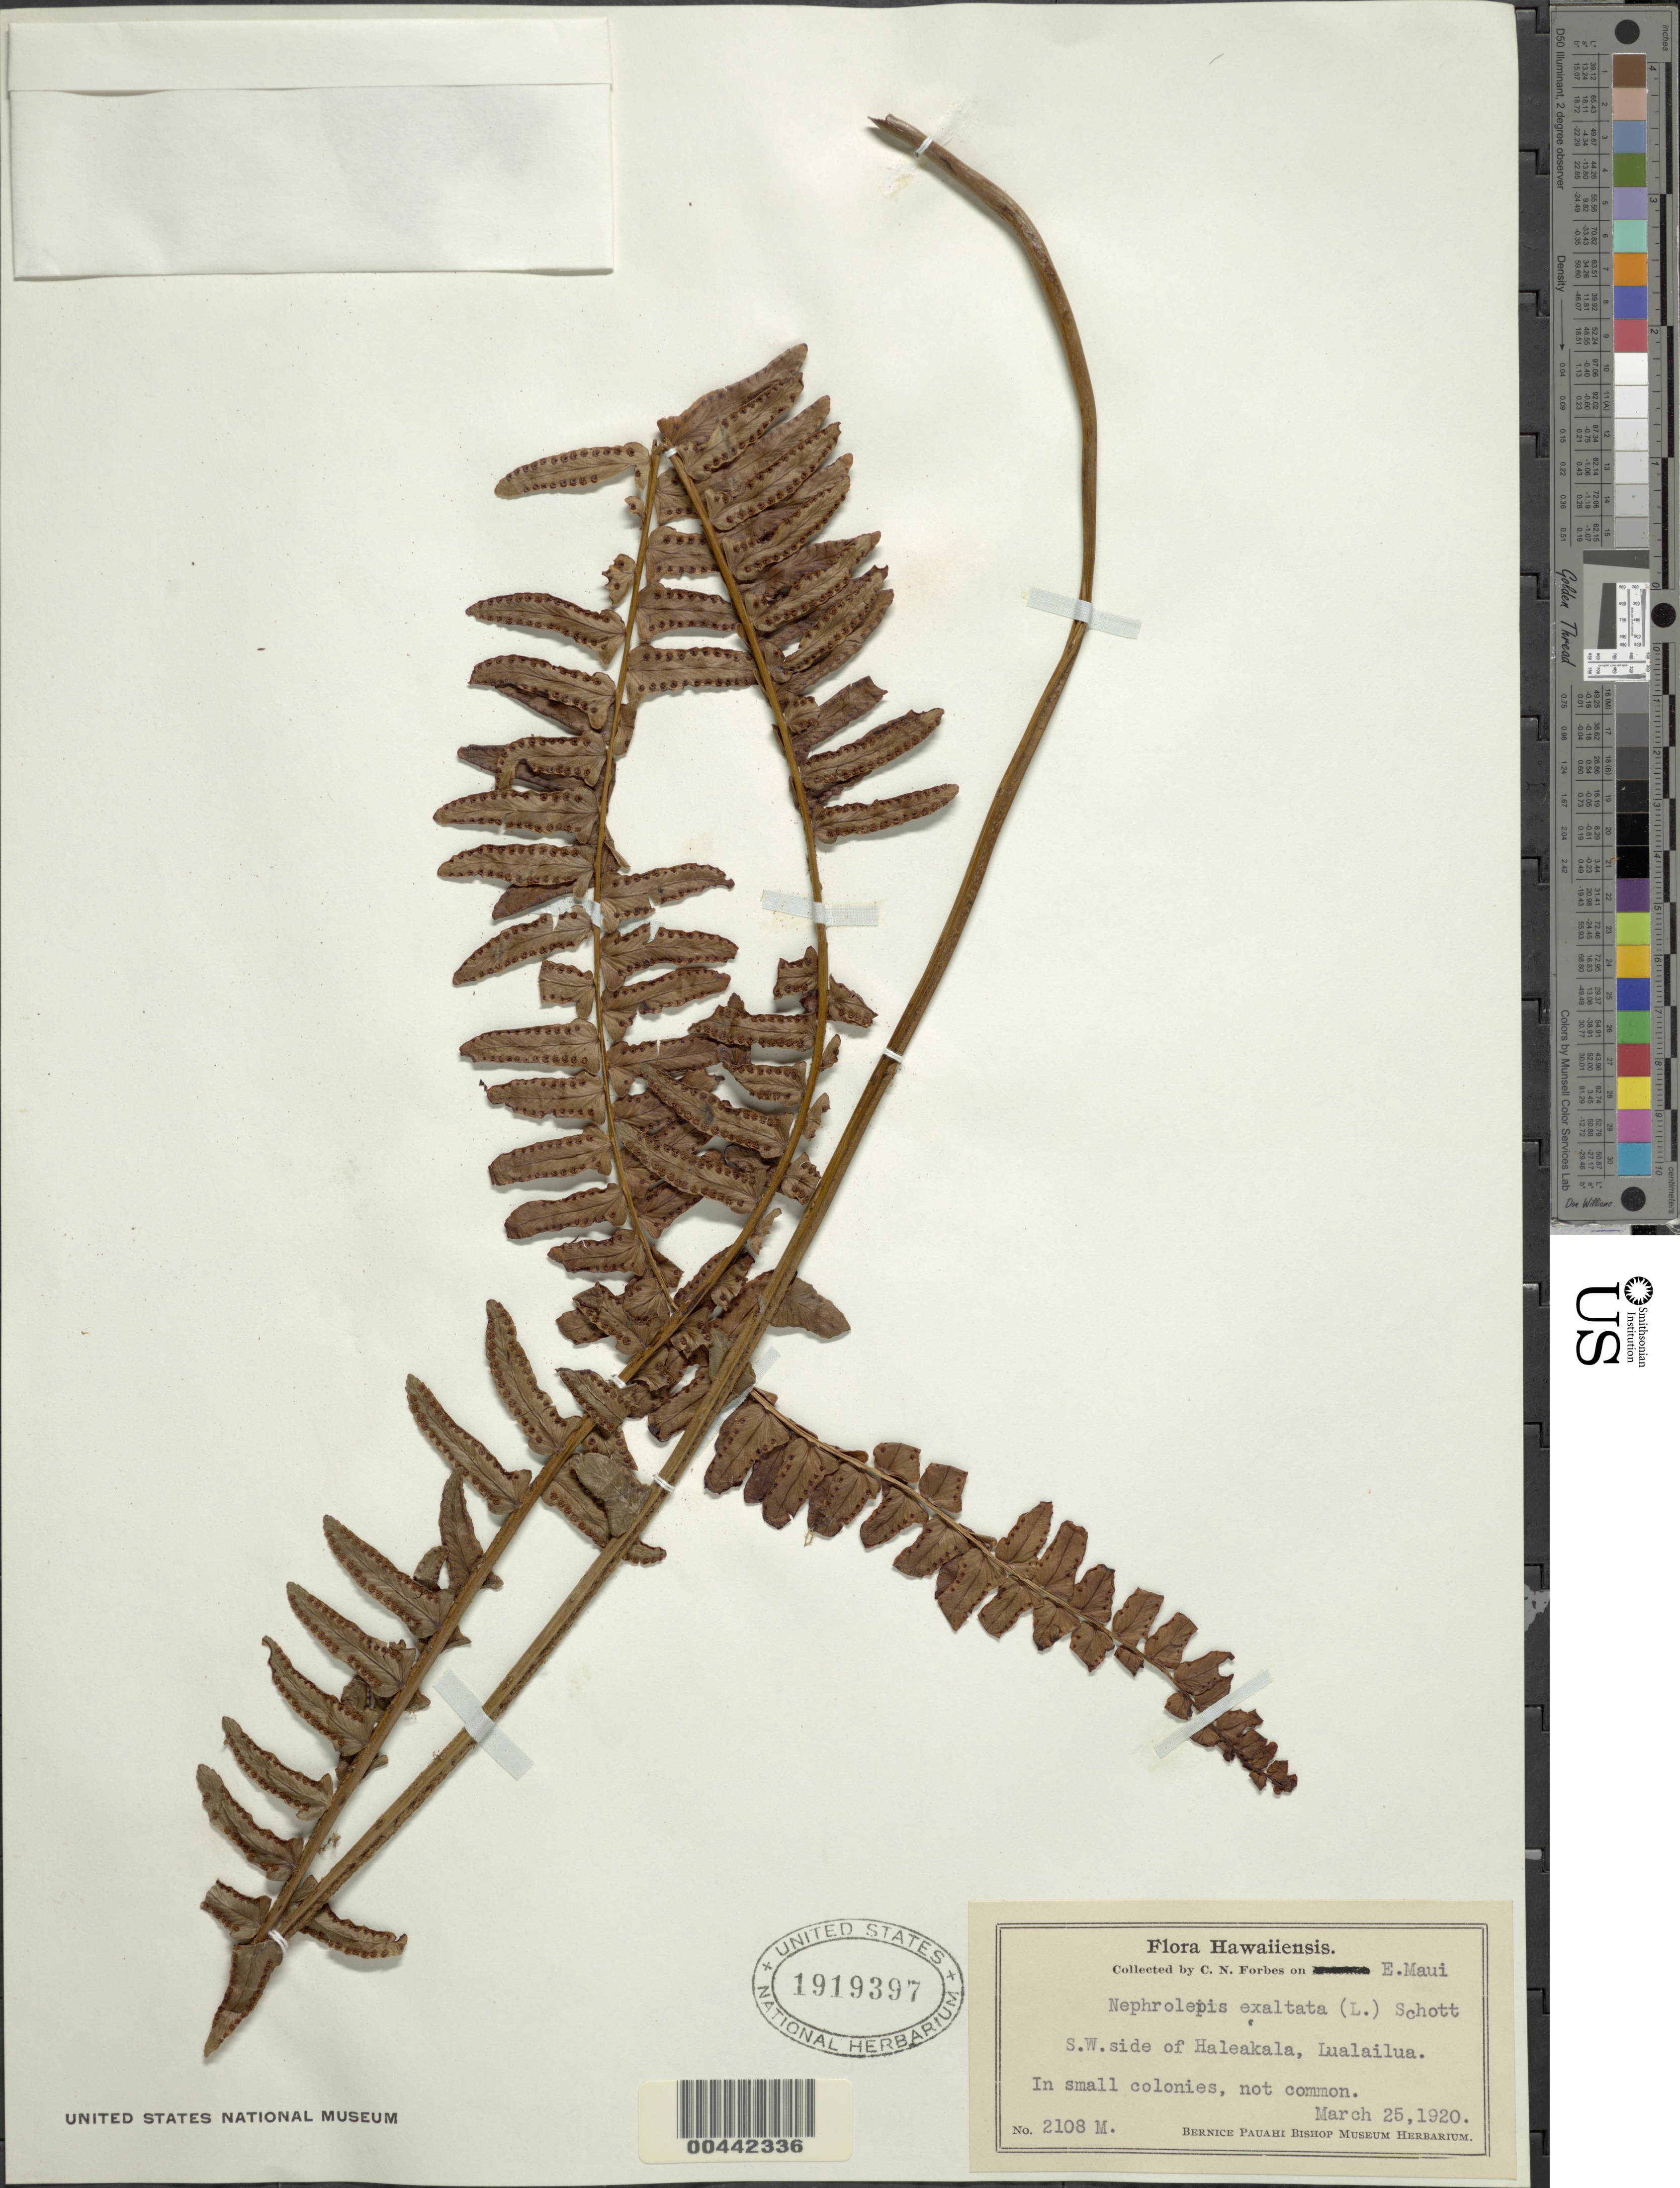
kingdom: Plantae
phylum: Tracheophyta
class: Polypodiopsida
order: Polypodiales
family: Nephrolepidaceae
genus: Nephrolepis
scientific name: Nephrolepis exaltata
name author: (L.) Schott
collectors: C. N. Forbes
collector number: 2108.M.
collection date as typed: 25 Mar 1920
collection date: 1920-03-25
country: United States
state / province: Hawaii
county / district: Maui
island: Maui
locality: SW side of Haleakala, Lualailua, E Maui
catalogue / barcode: US 1919397